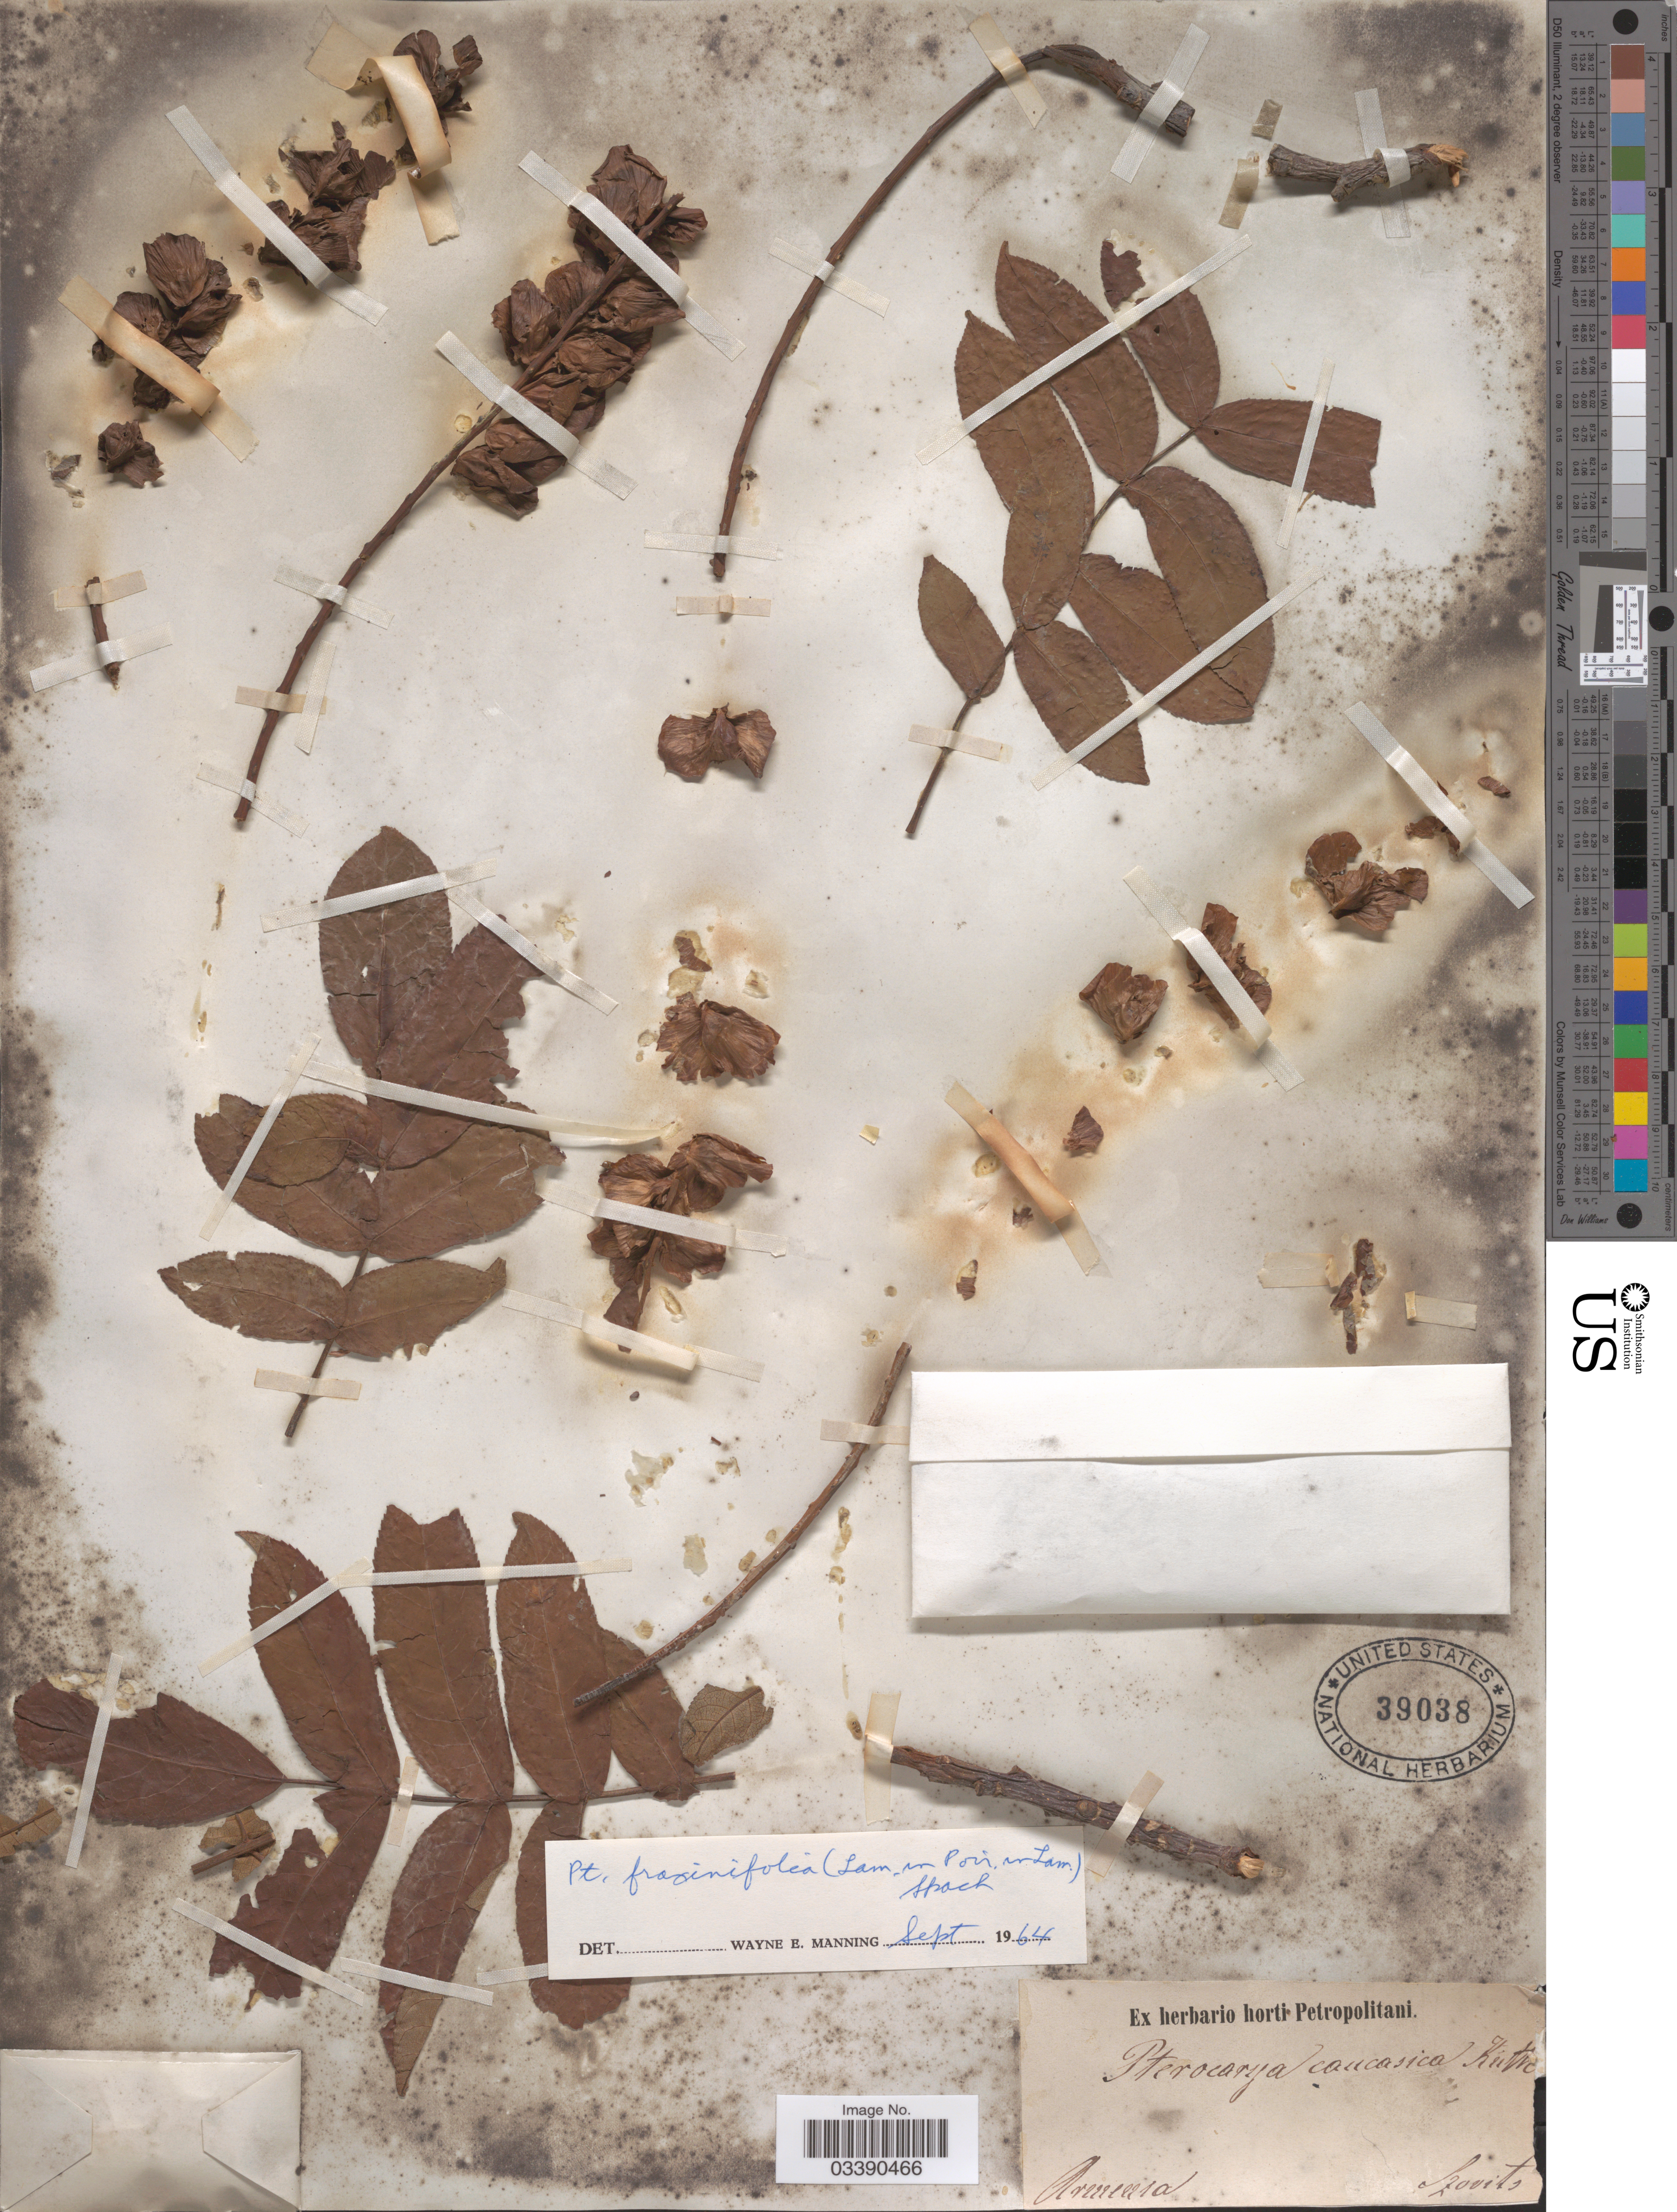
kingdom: Plantae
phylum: Tracheophyta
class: Magnoliopsida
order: Fagales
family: Juglandaceae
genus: Pterocarya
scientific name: Pterocarya fraxinifolia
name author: Spach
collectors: Szovits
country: Armenia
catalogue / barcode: US 39038